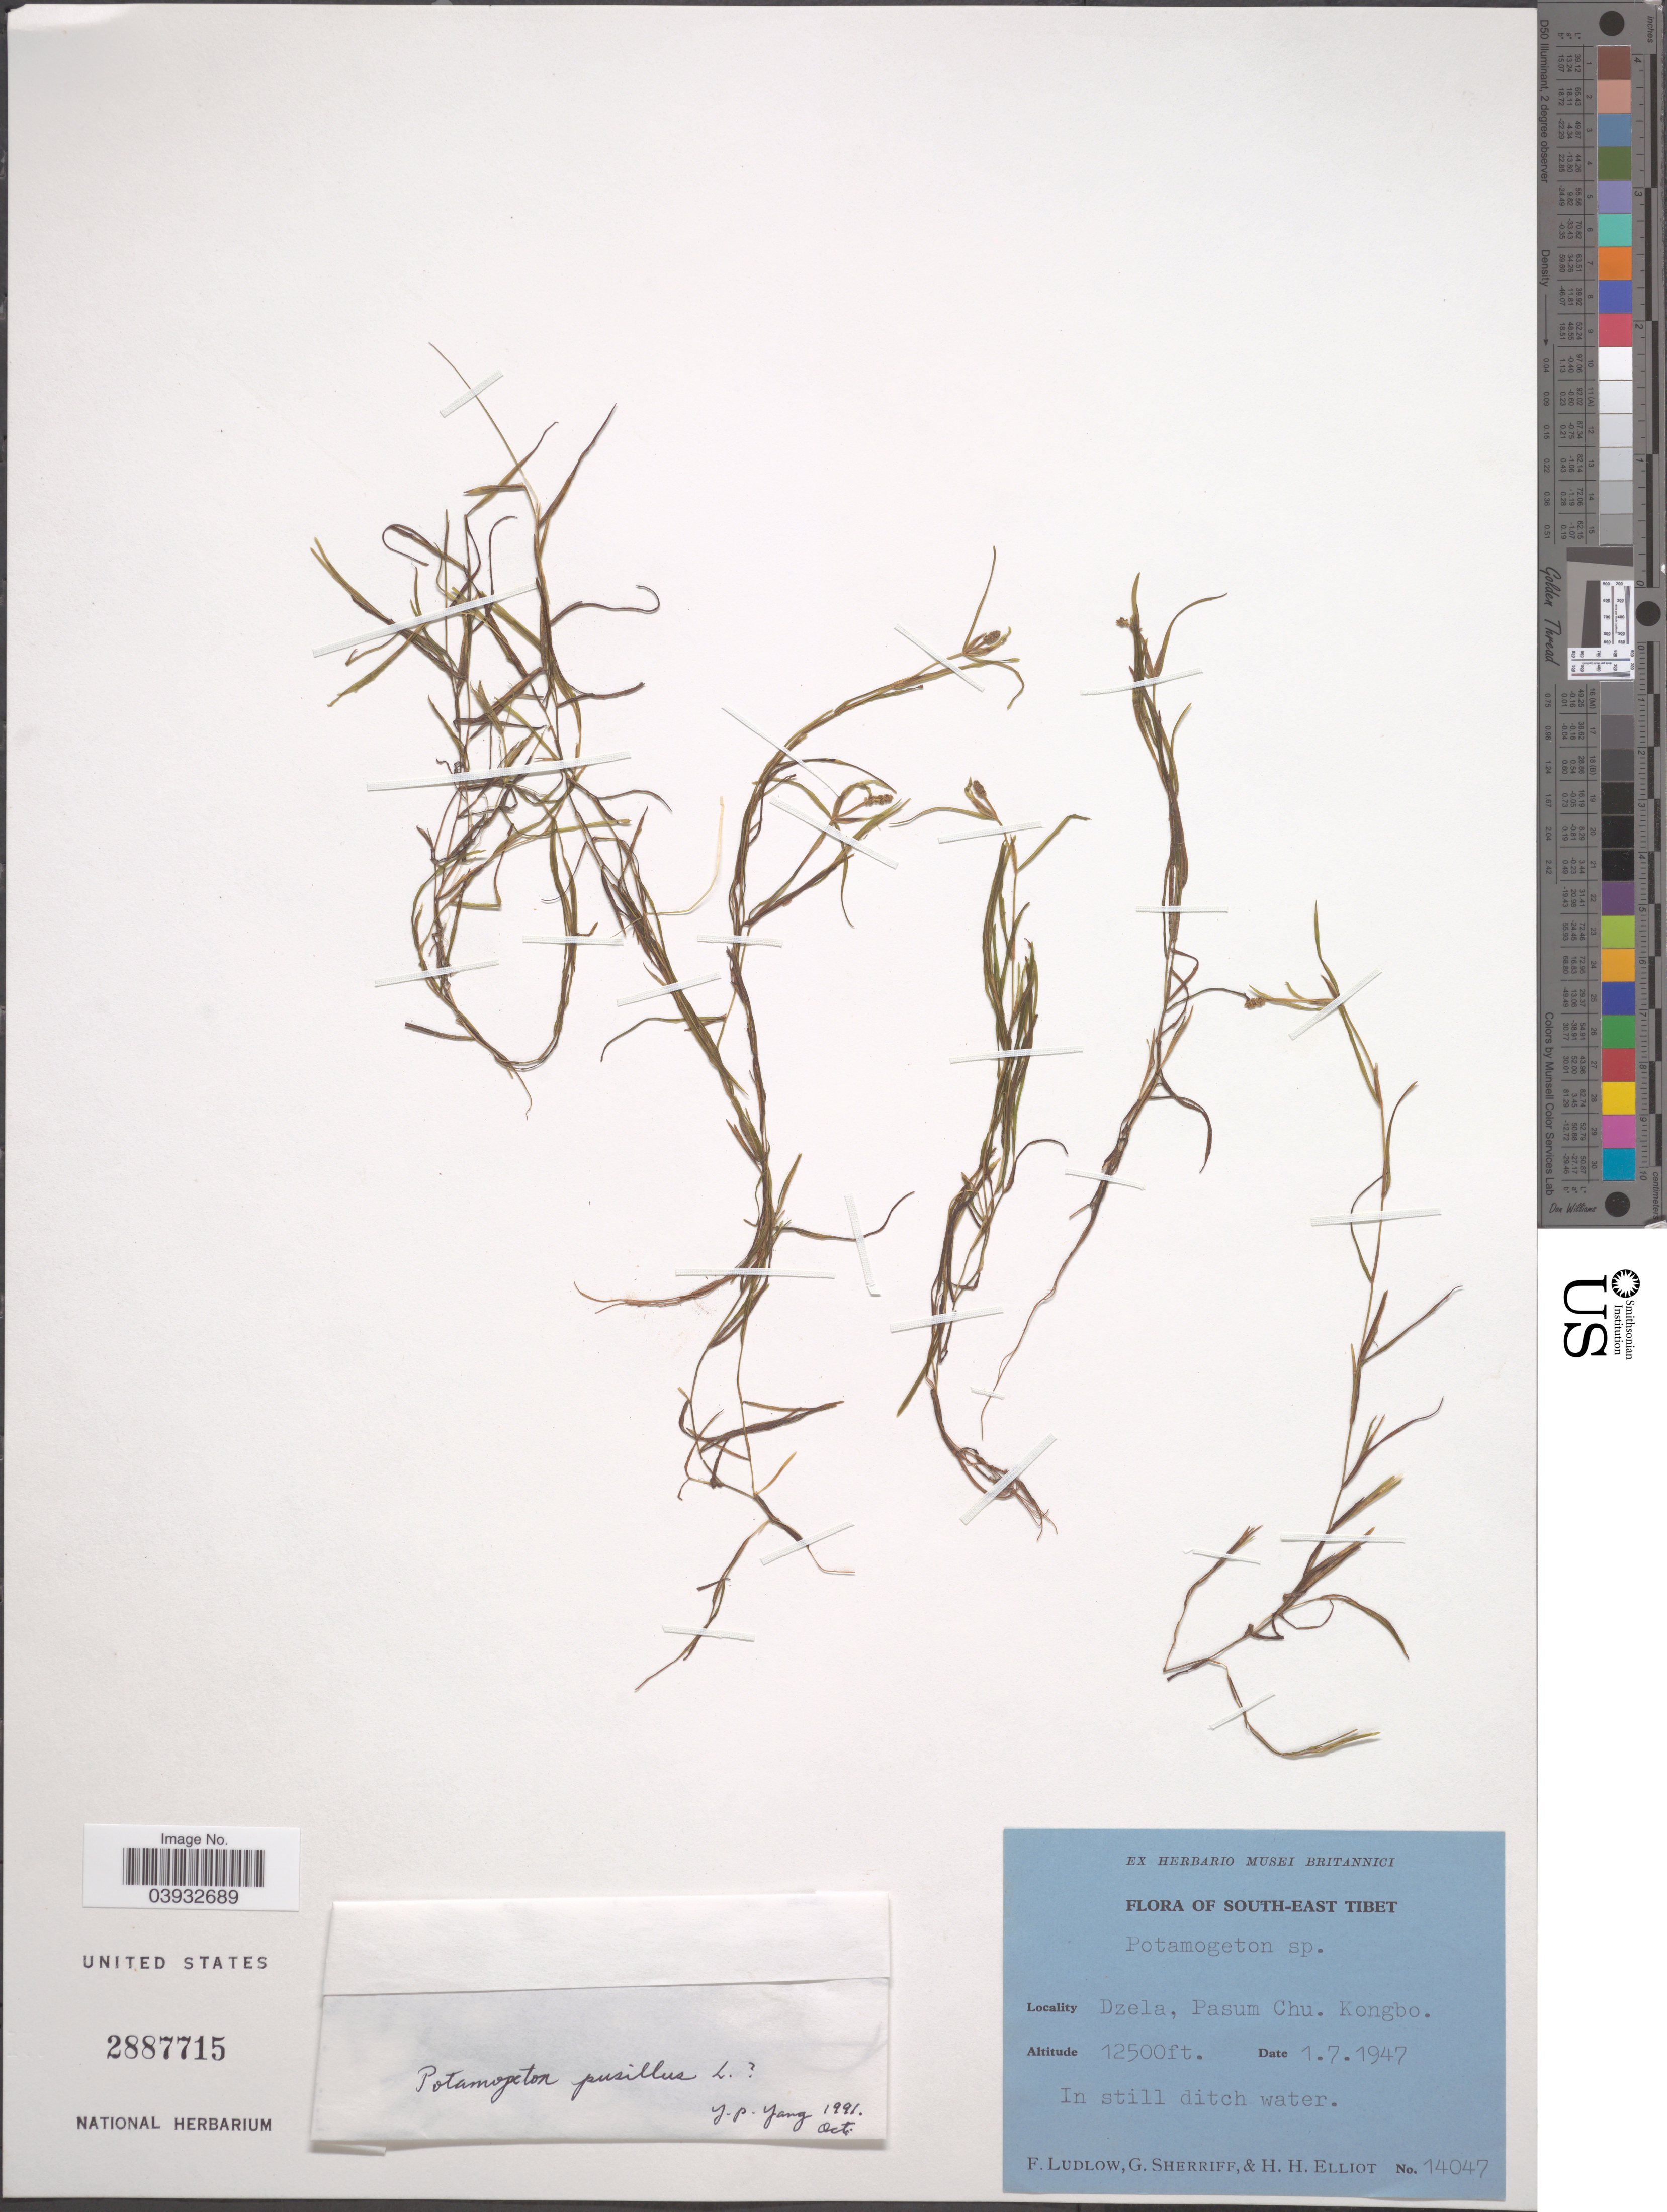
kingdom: Plantae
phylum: Tracheophyta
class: Liliopsida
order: Alismatales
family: Potamogetonaceae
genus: Potamogeton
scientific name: Potamogeton pusillus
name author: L.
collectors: F. Ludlow, G. Sherriff & H. H. Elliot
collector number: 14047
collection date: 1947-07-01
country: China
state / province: Xizang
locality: South-East Tibet. Dzela, Pasum Chu. Kongbo.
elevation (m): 3810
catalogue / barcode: US 2887715